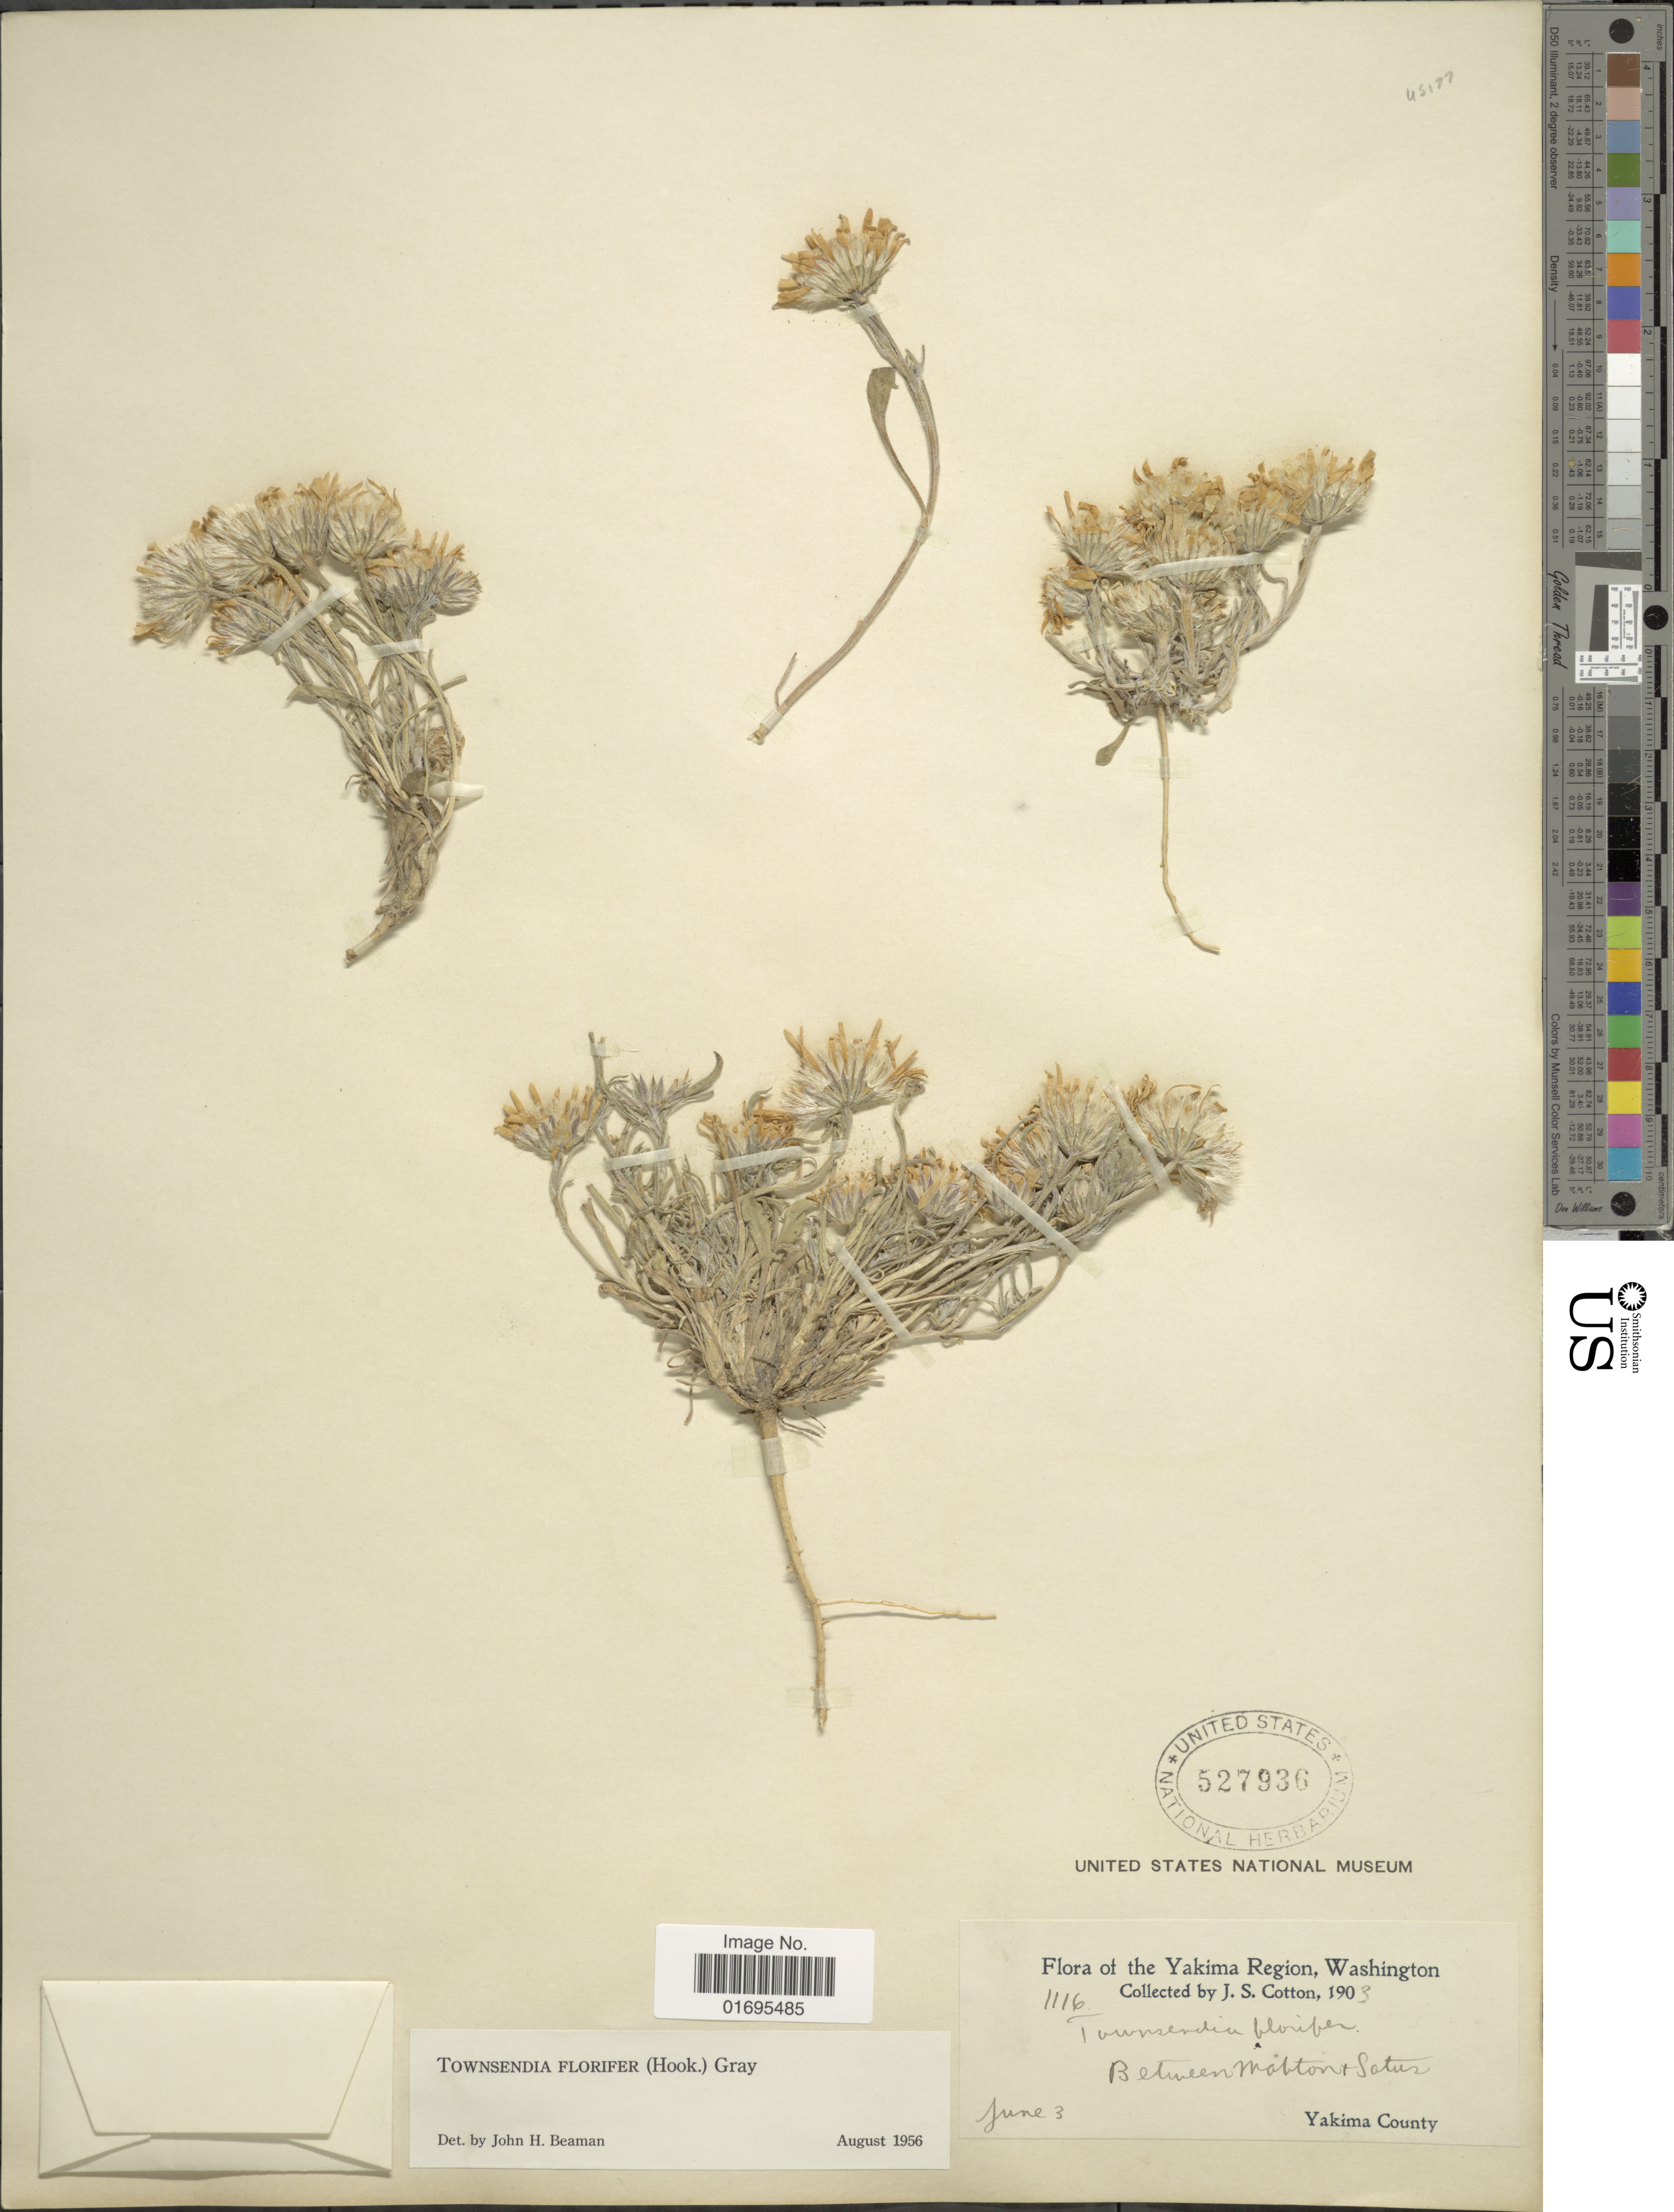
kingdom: Plantae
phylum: Tracheophyta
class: Magnoliopsida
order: Asterales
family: Asteraceae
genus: Townsendia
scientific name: Townsendia florifer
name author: (Hook.) A. Gray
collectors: J. S. Cotton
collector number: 1116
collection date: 1903-06-03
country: United States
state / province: Washington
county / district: Yakima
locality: Yakima Region, between Mabton + Satus, Yakima County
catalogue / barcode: US 527936